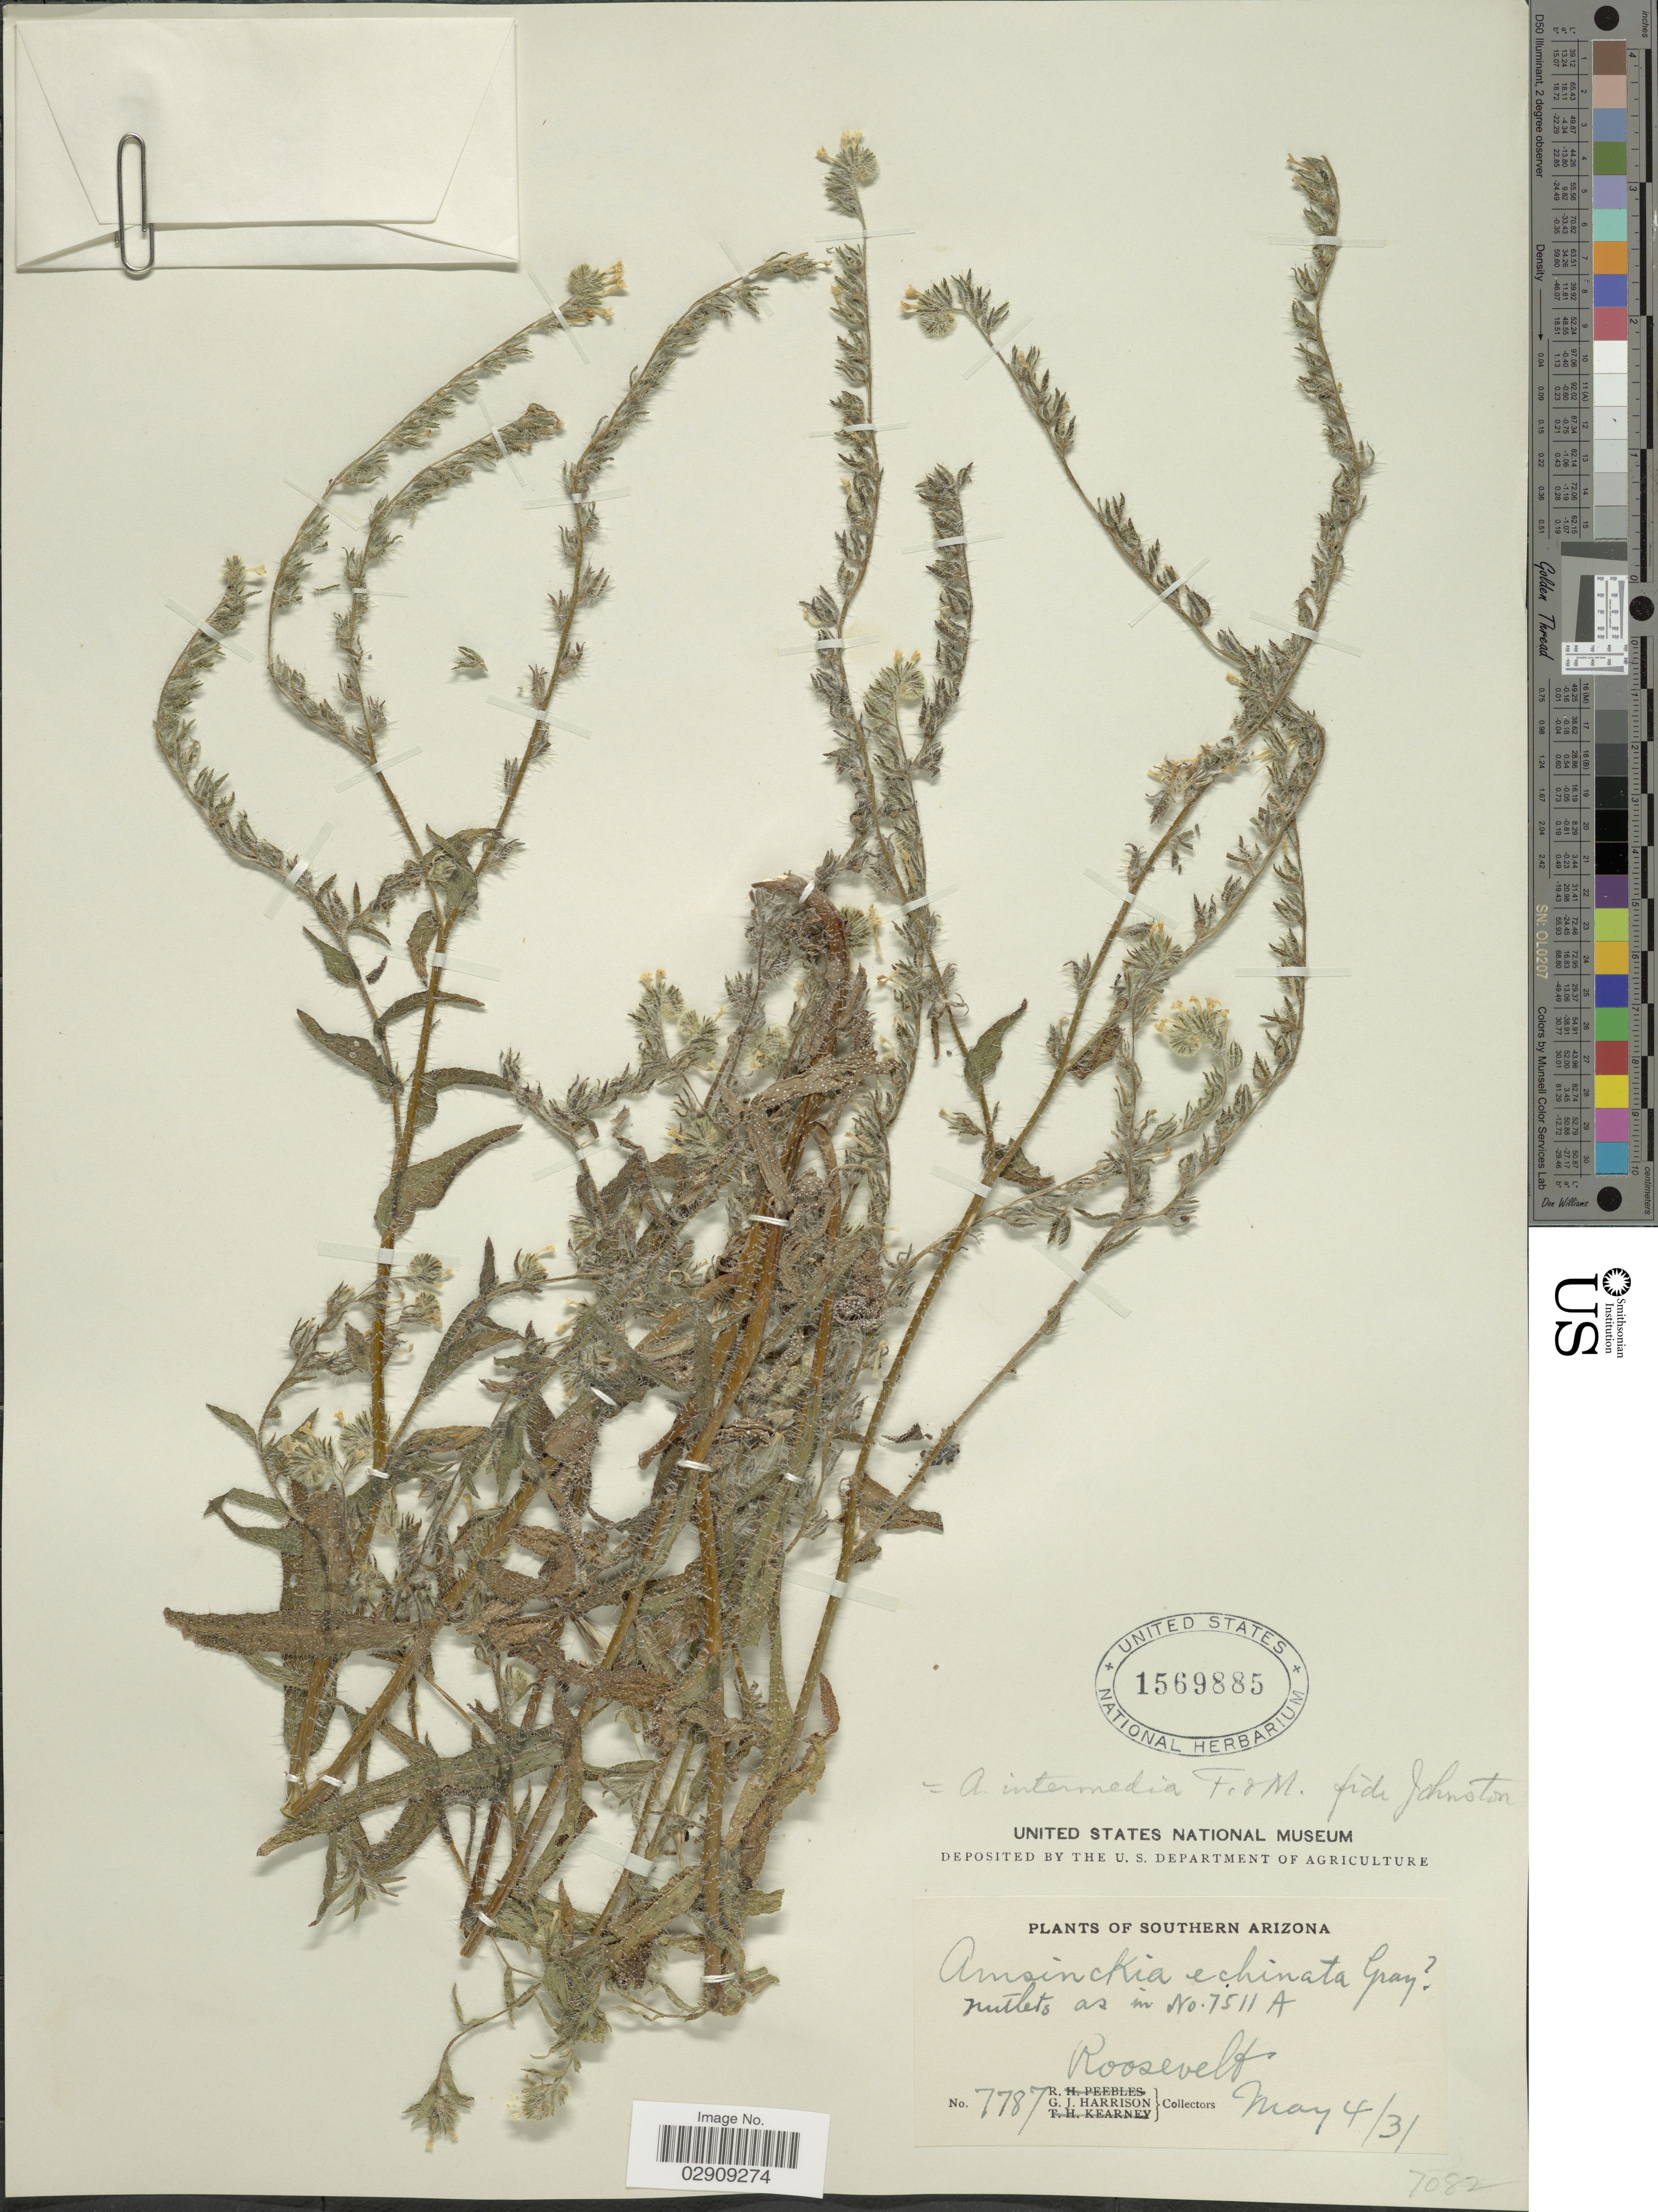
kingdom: Plantae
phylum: Tracheophyta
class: Magnoliopsida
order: Boraginales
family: Boraginaceae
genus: Amsinckia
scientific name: Amsinckia menziesii var. intermedia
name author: (Fisch. & C.A. Mey.) Ganders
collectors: G. J. Harrison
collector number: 7787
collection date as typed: Transcribed d/m/y: 4/5/31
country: United States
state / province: Arizona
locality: Southern Arizona. Roosevelt.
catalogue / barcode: US 1569885